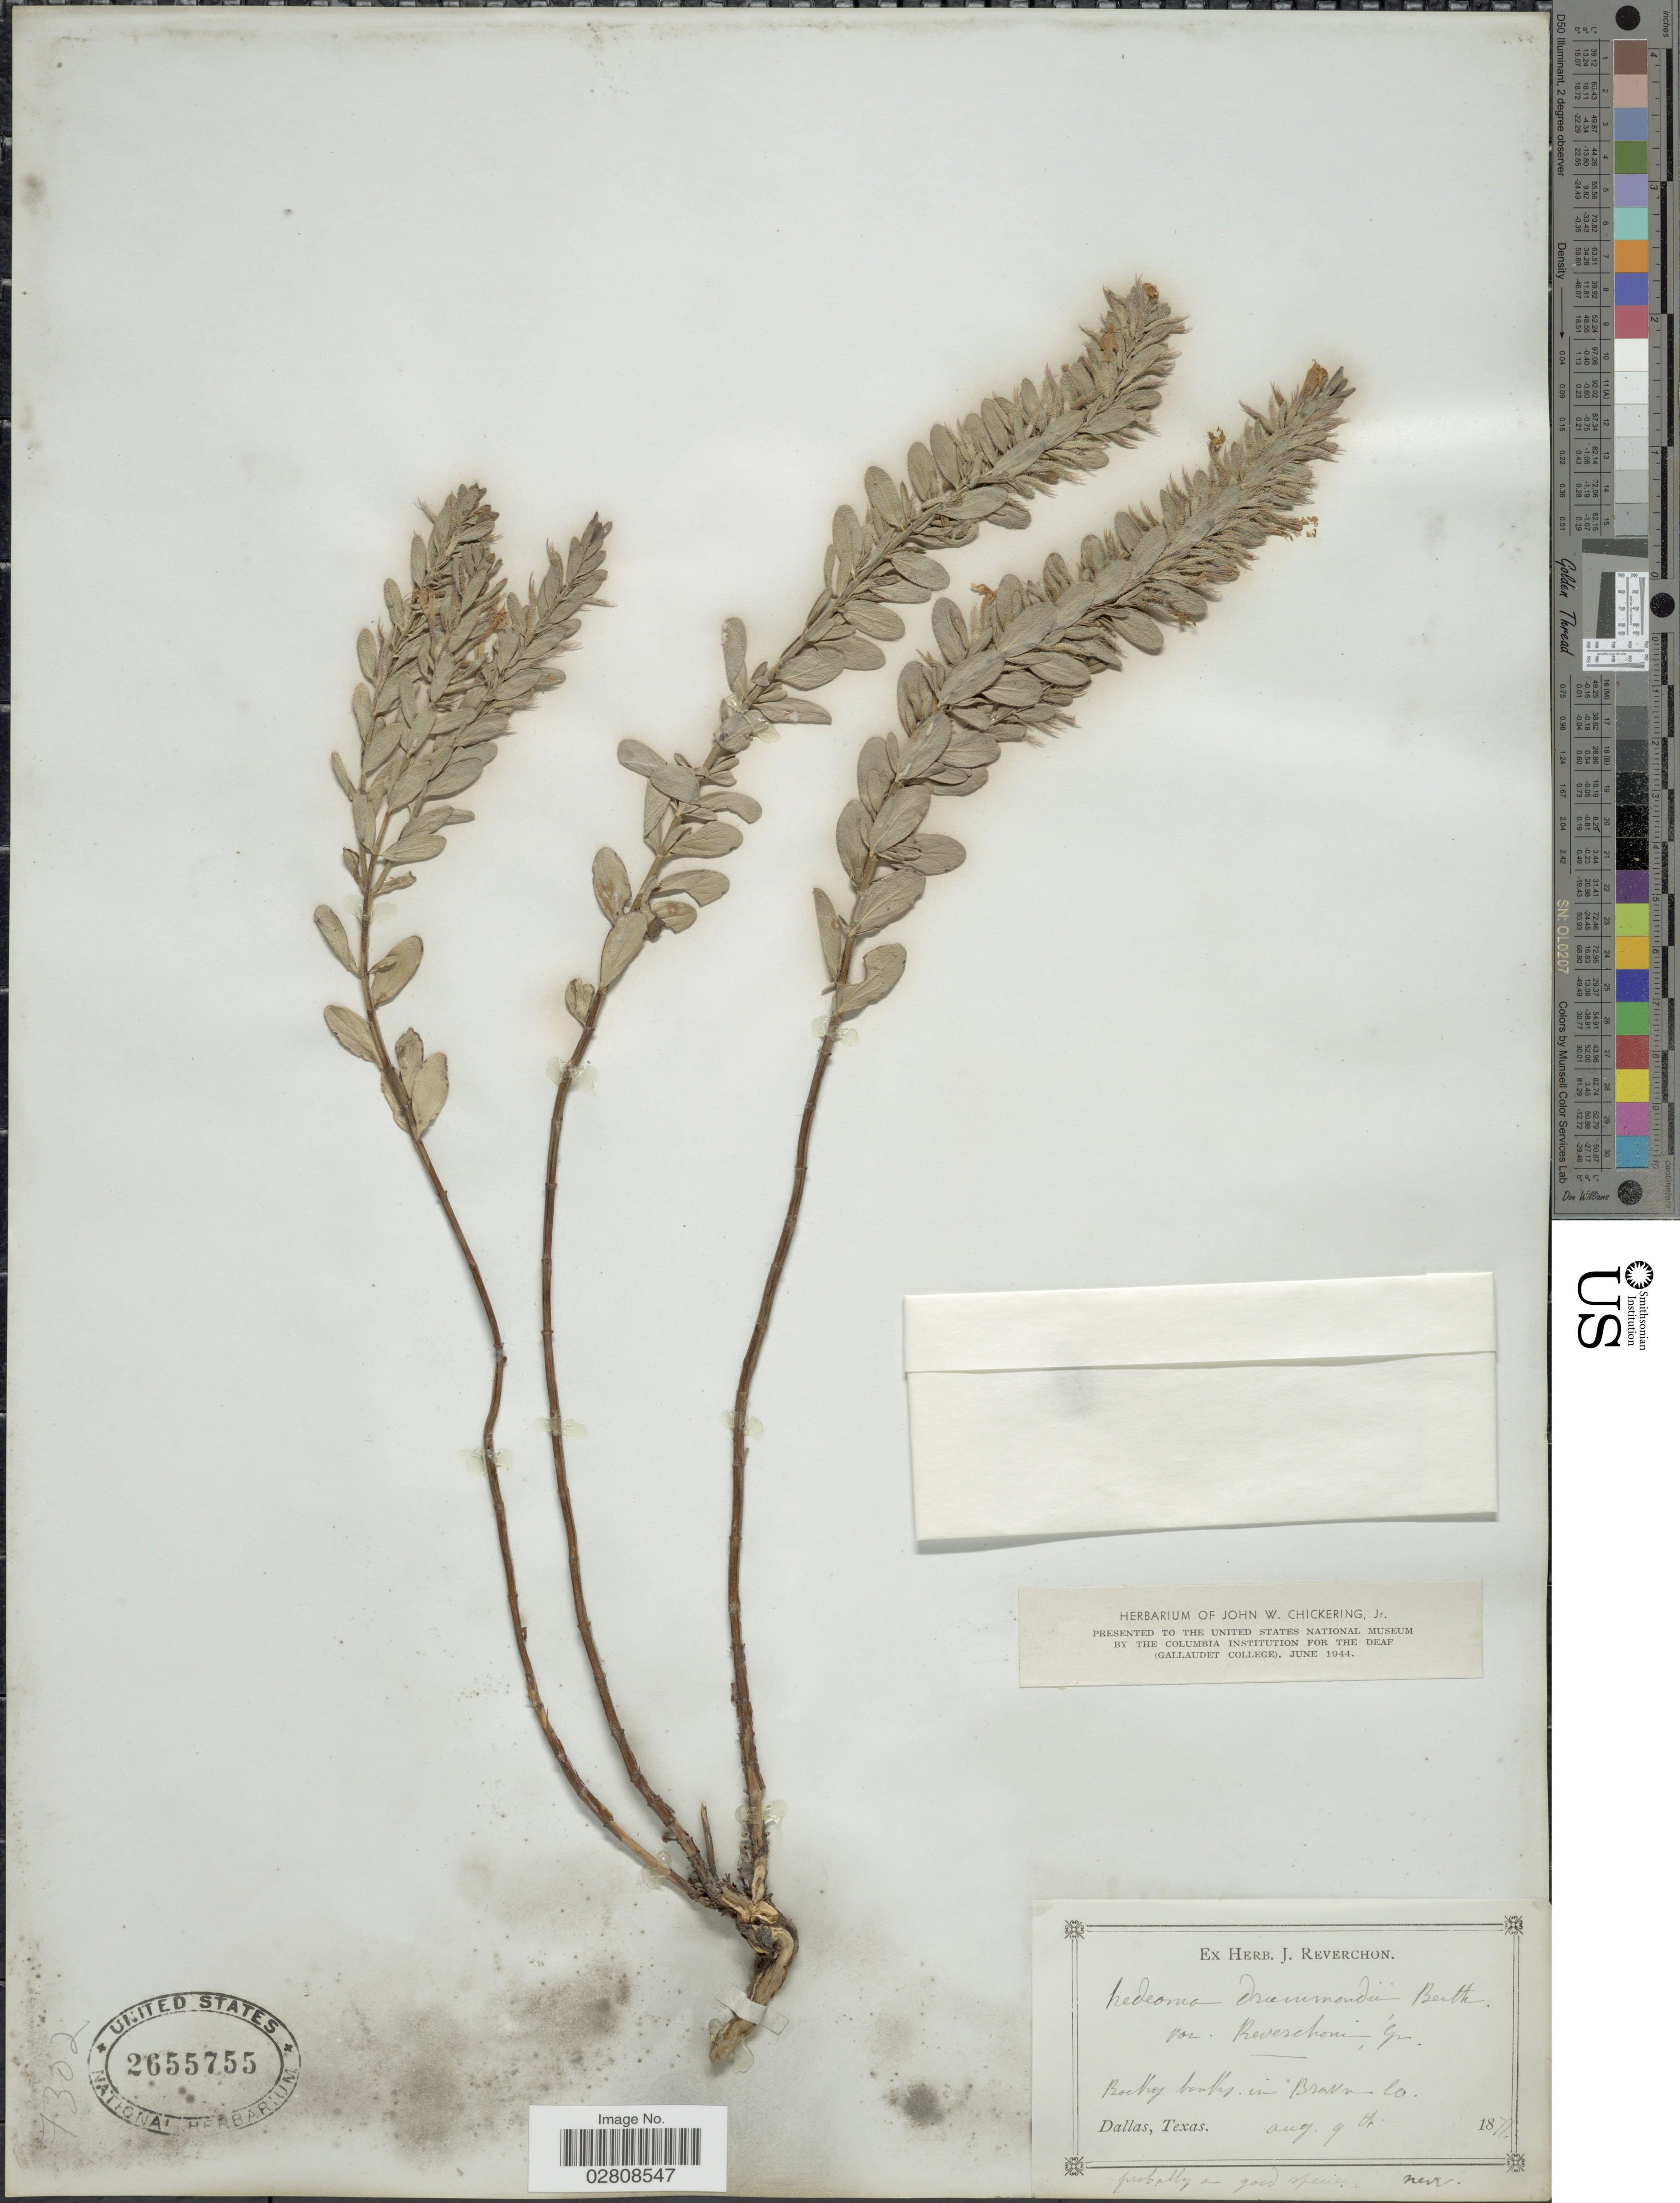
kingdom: Plantae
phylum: Tracheophyta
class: Magnoliopsida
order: Lamiales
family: Lamiaceae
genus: Hedeoma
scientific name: Hedeoma drummondii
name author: Benth.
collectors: ex herb. J. Reverchon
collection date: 1877-08-09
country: United States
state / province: Texas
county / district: Brown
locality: Brown Co.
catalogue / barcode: US 2655755